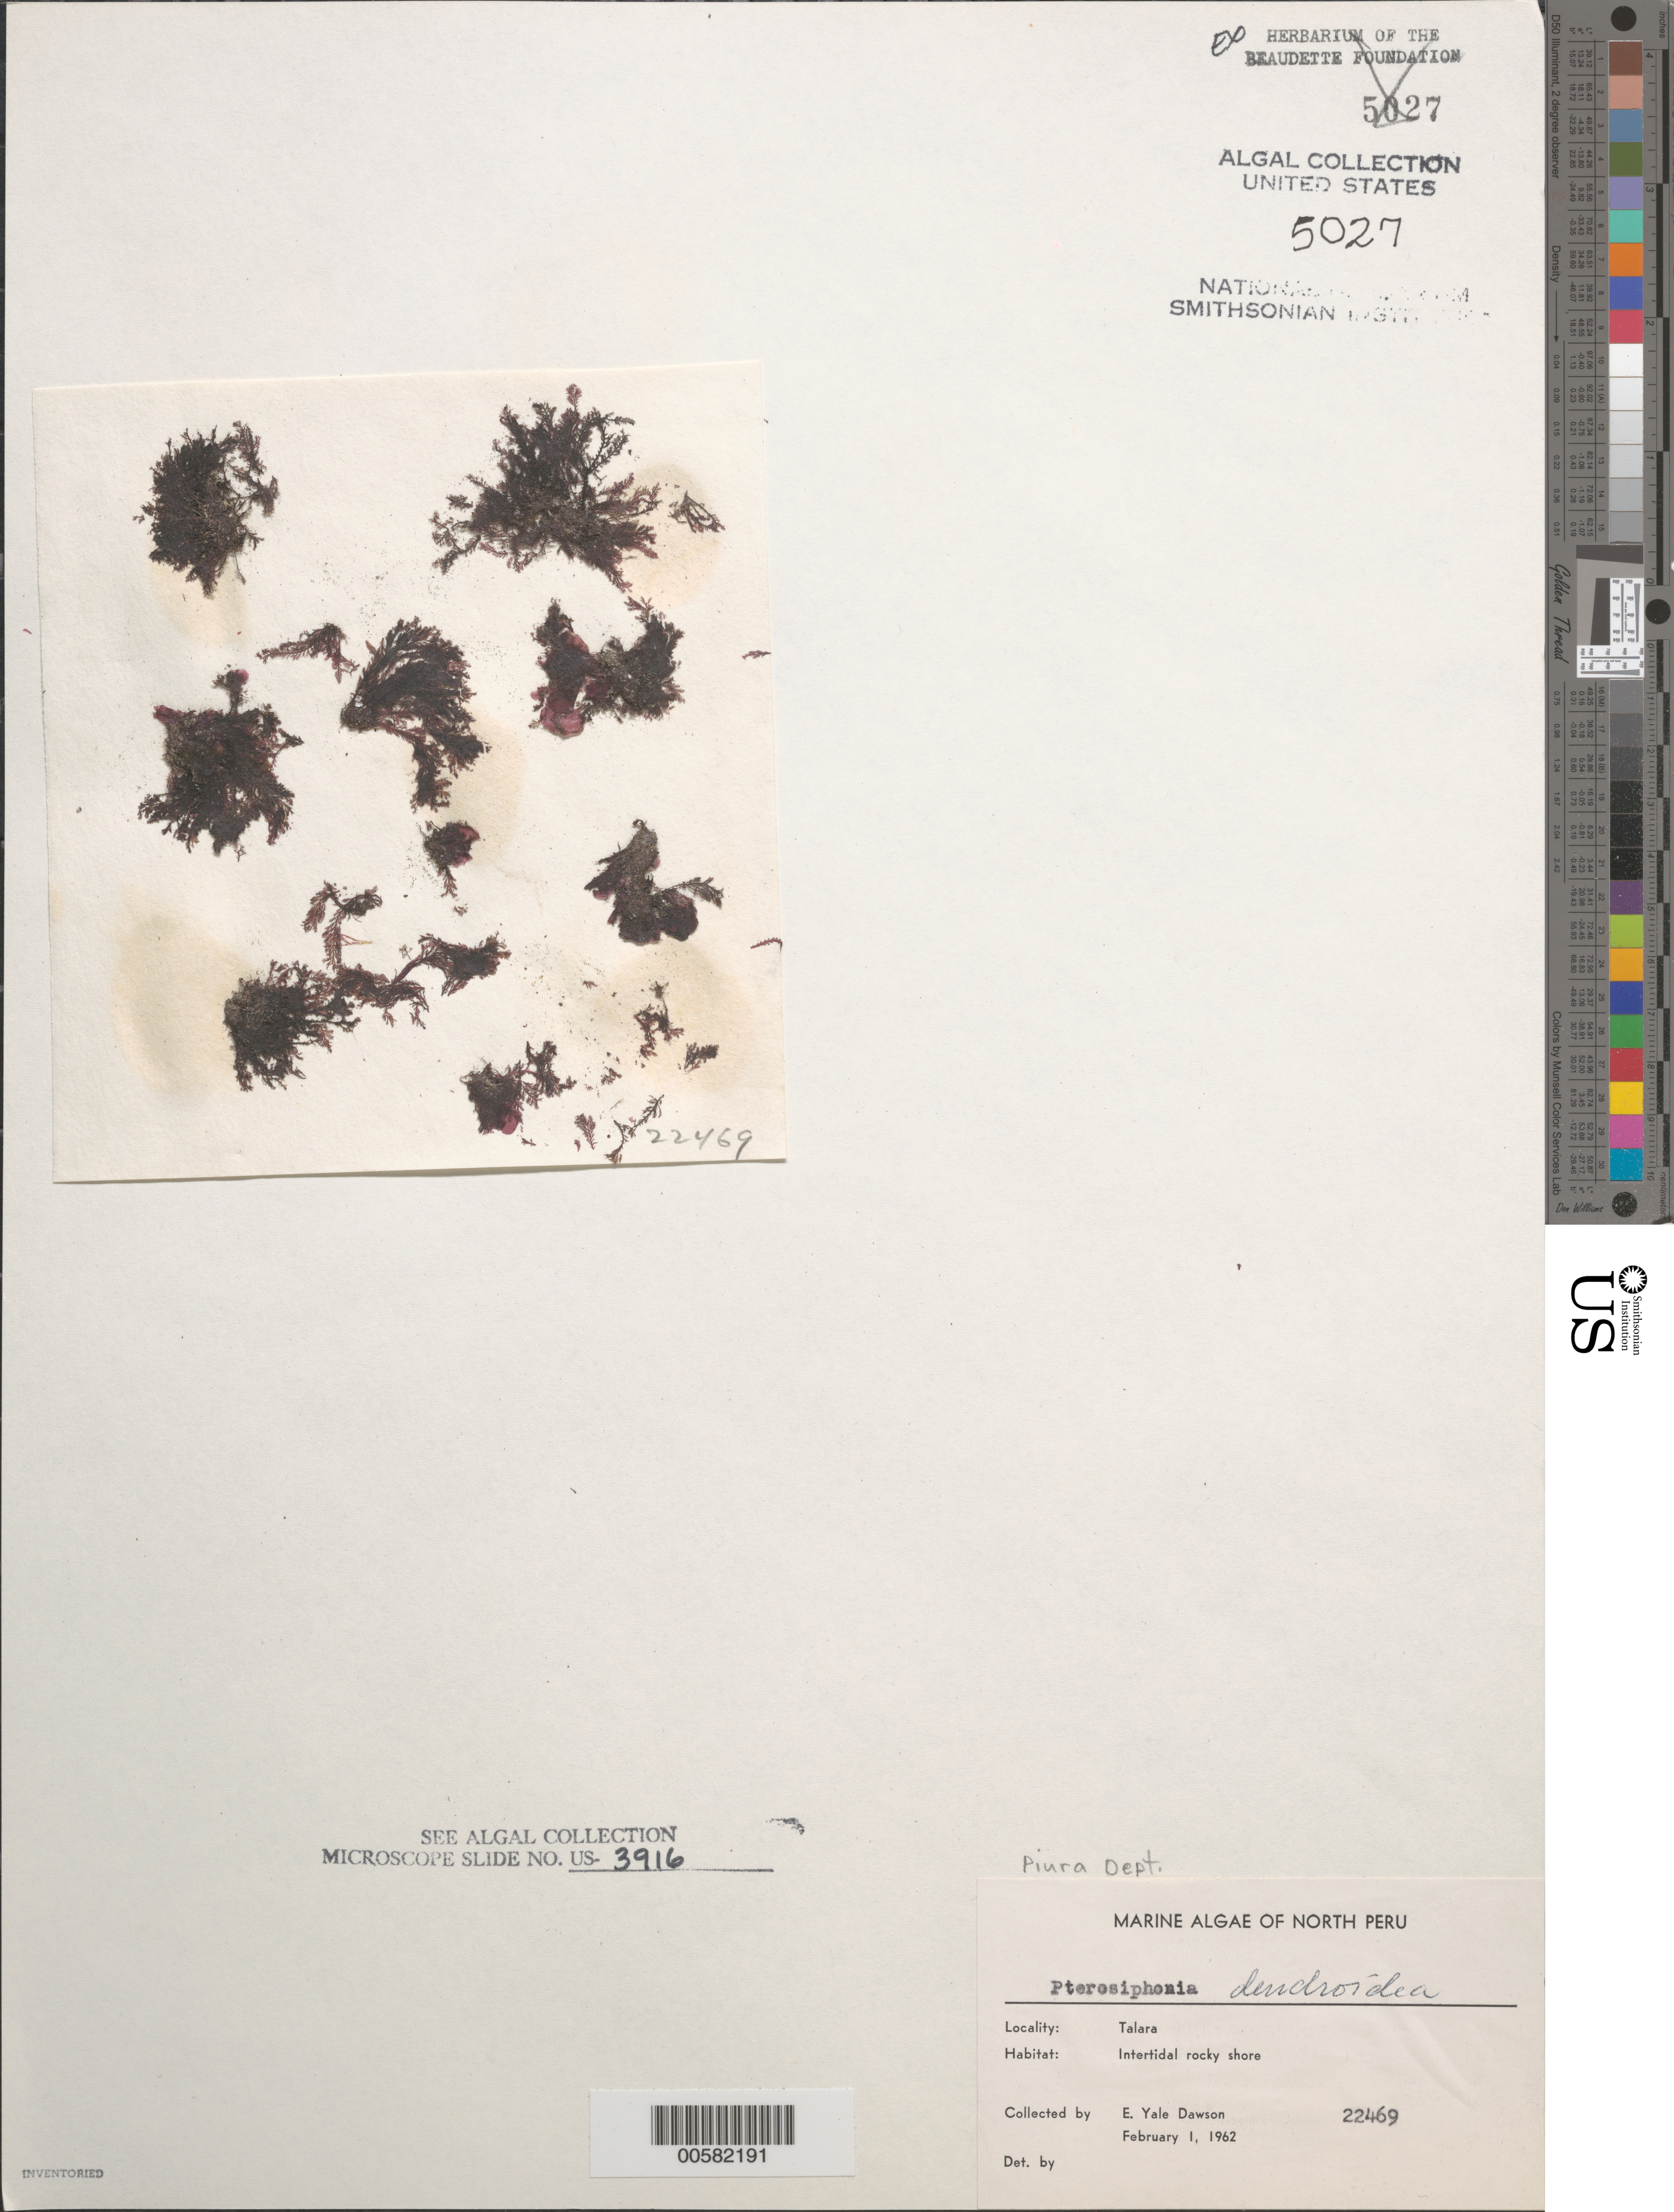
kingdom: Plantae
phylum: Rhodophyta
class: Florideophyceae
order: Ceramiales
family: Rhodomelaceae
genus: Symphyocladiella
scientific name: Symphyocladiella dendroidea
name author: (Montagne) Bustamante et al.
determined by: Algae name updating Project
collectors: E. Y. Dawson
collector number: EYD 22469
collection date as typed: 01 Feb 1962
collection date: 1962-02-01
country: Peru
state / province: Piura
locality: Talara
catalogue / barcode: US 5027